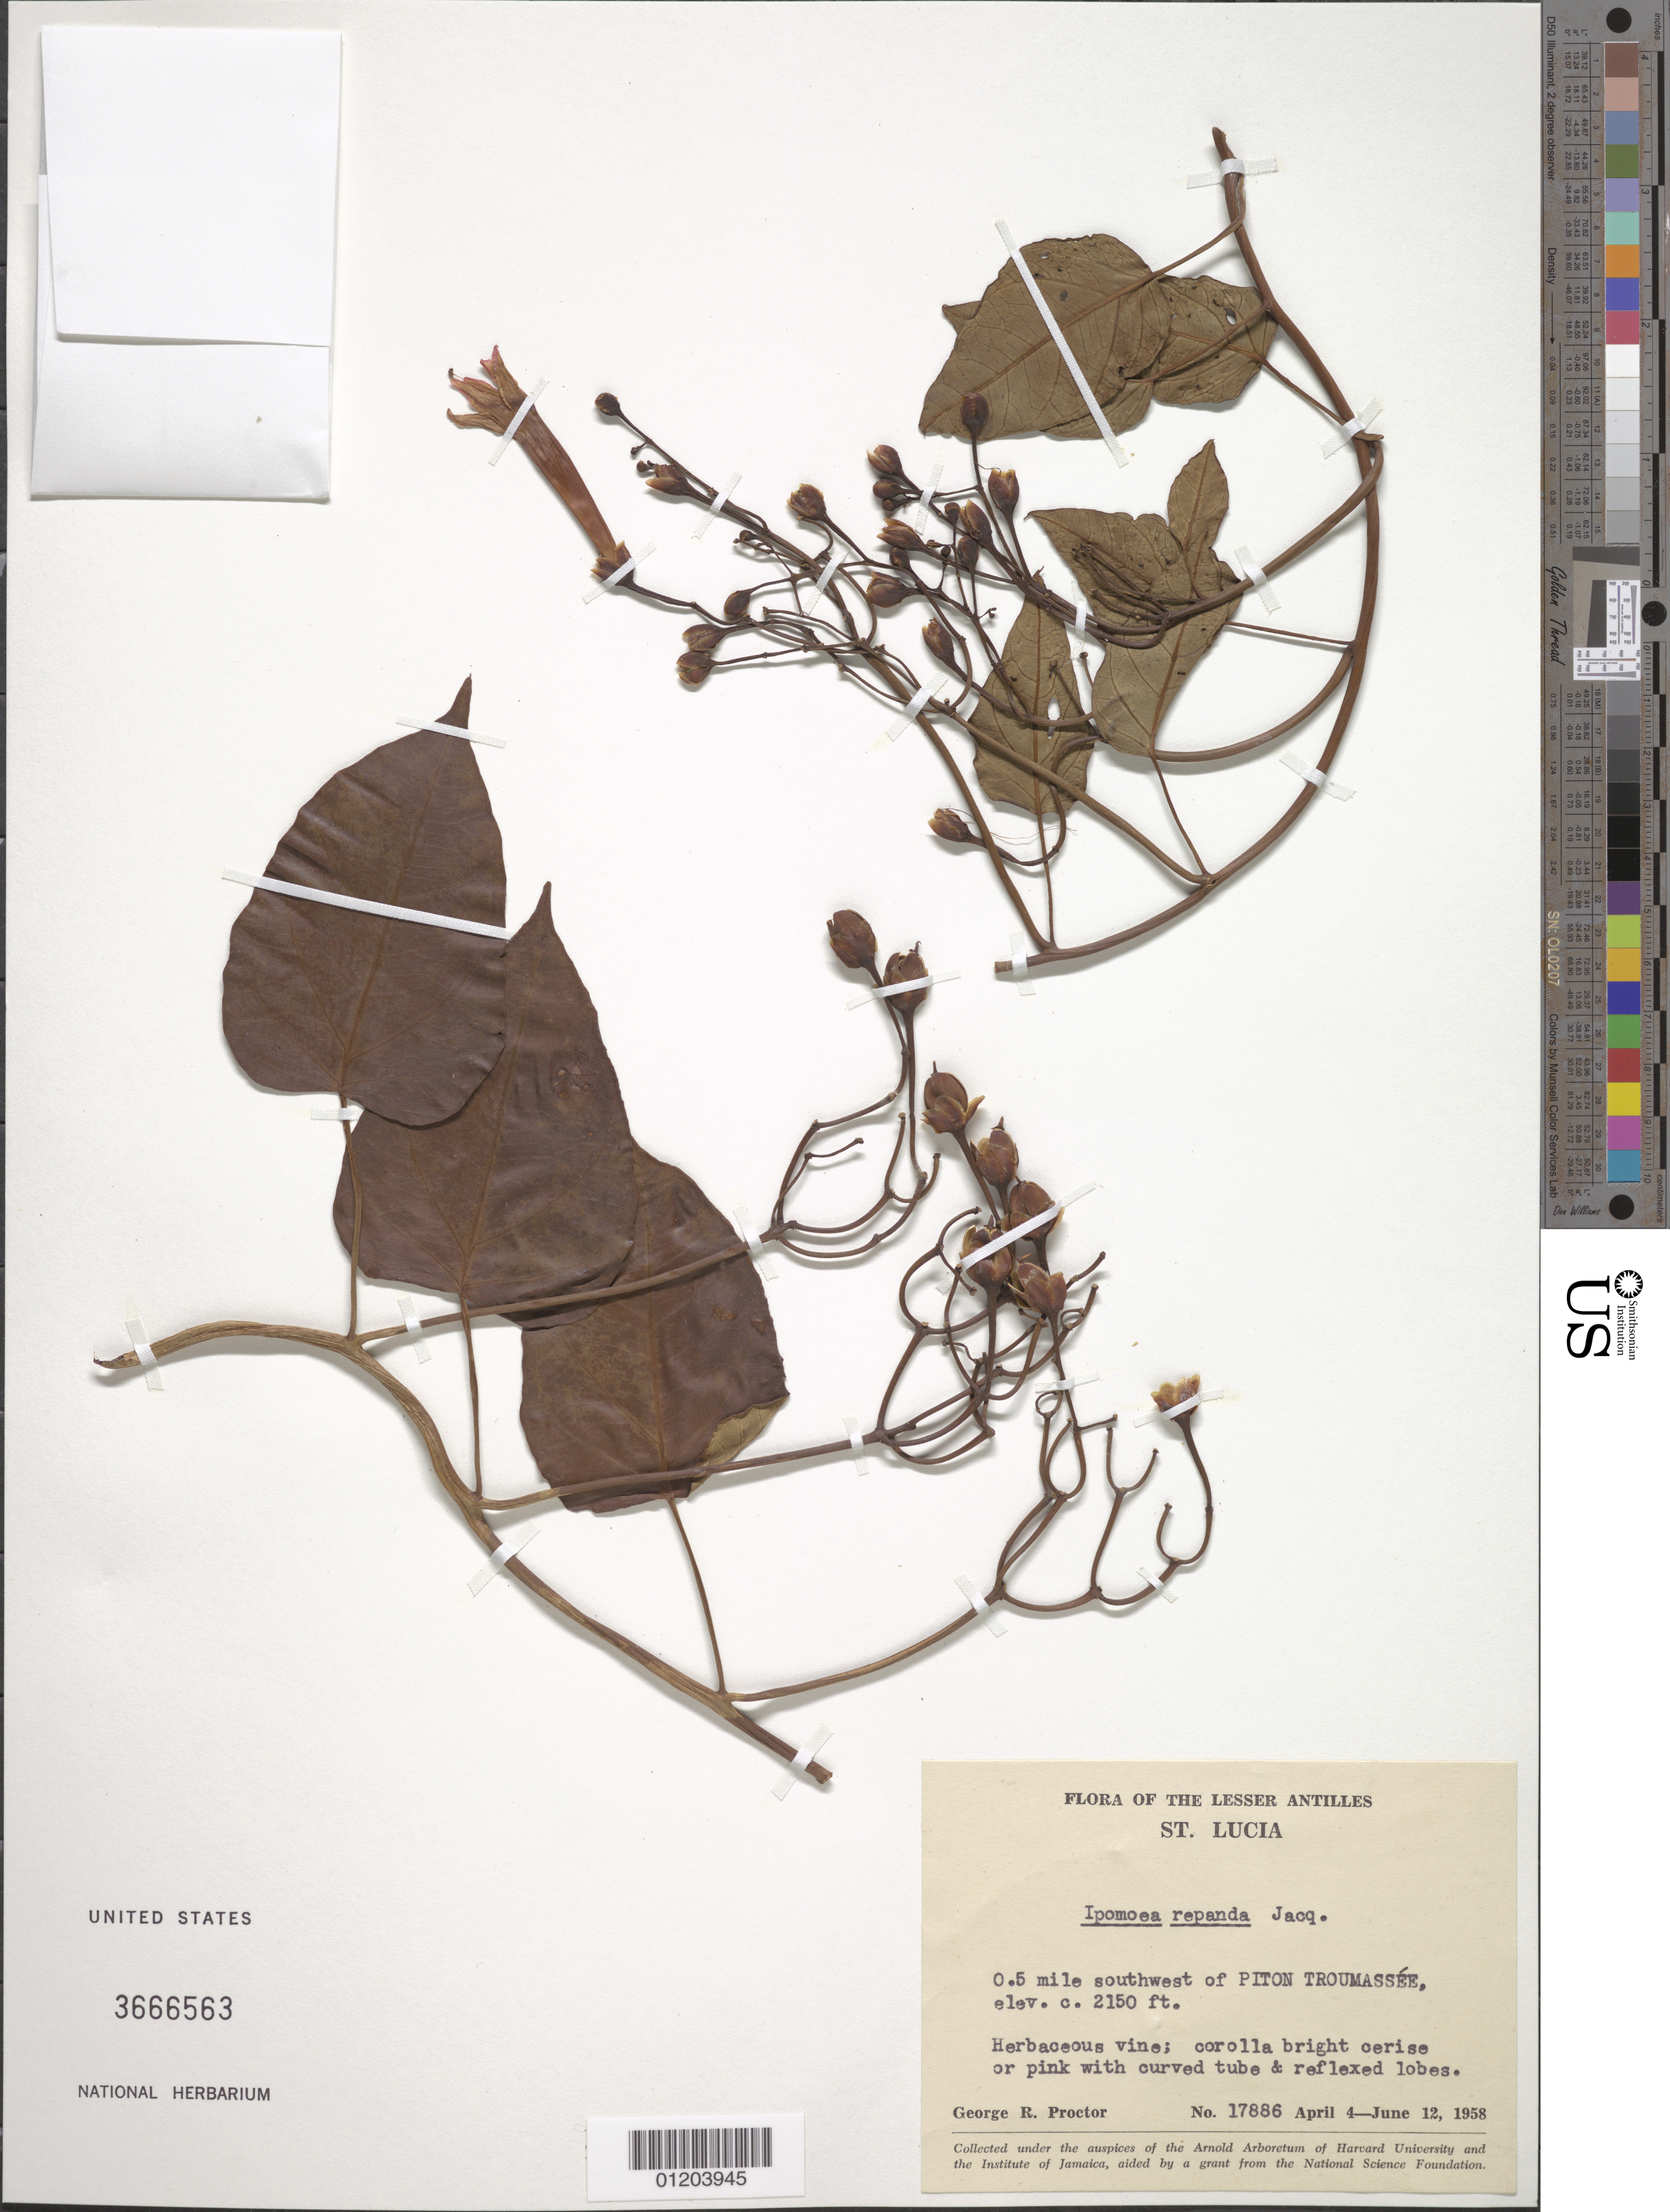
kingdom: Plantae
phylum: Tracheophyta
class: Magnoliopsida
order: Solanales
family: Convolvulaceae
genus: Ipomoea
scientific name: Ipomoea repanda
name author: Jacq.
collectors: G. R. Proctor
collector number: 17886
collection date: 1958-04-04/1958-06-12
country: St. Lucia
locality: Piton Trouassée, 0.5 mile SW.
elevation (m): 655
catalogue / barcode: US 3666563